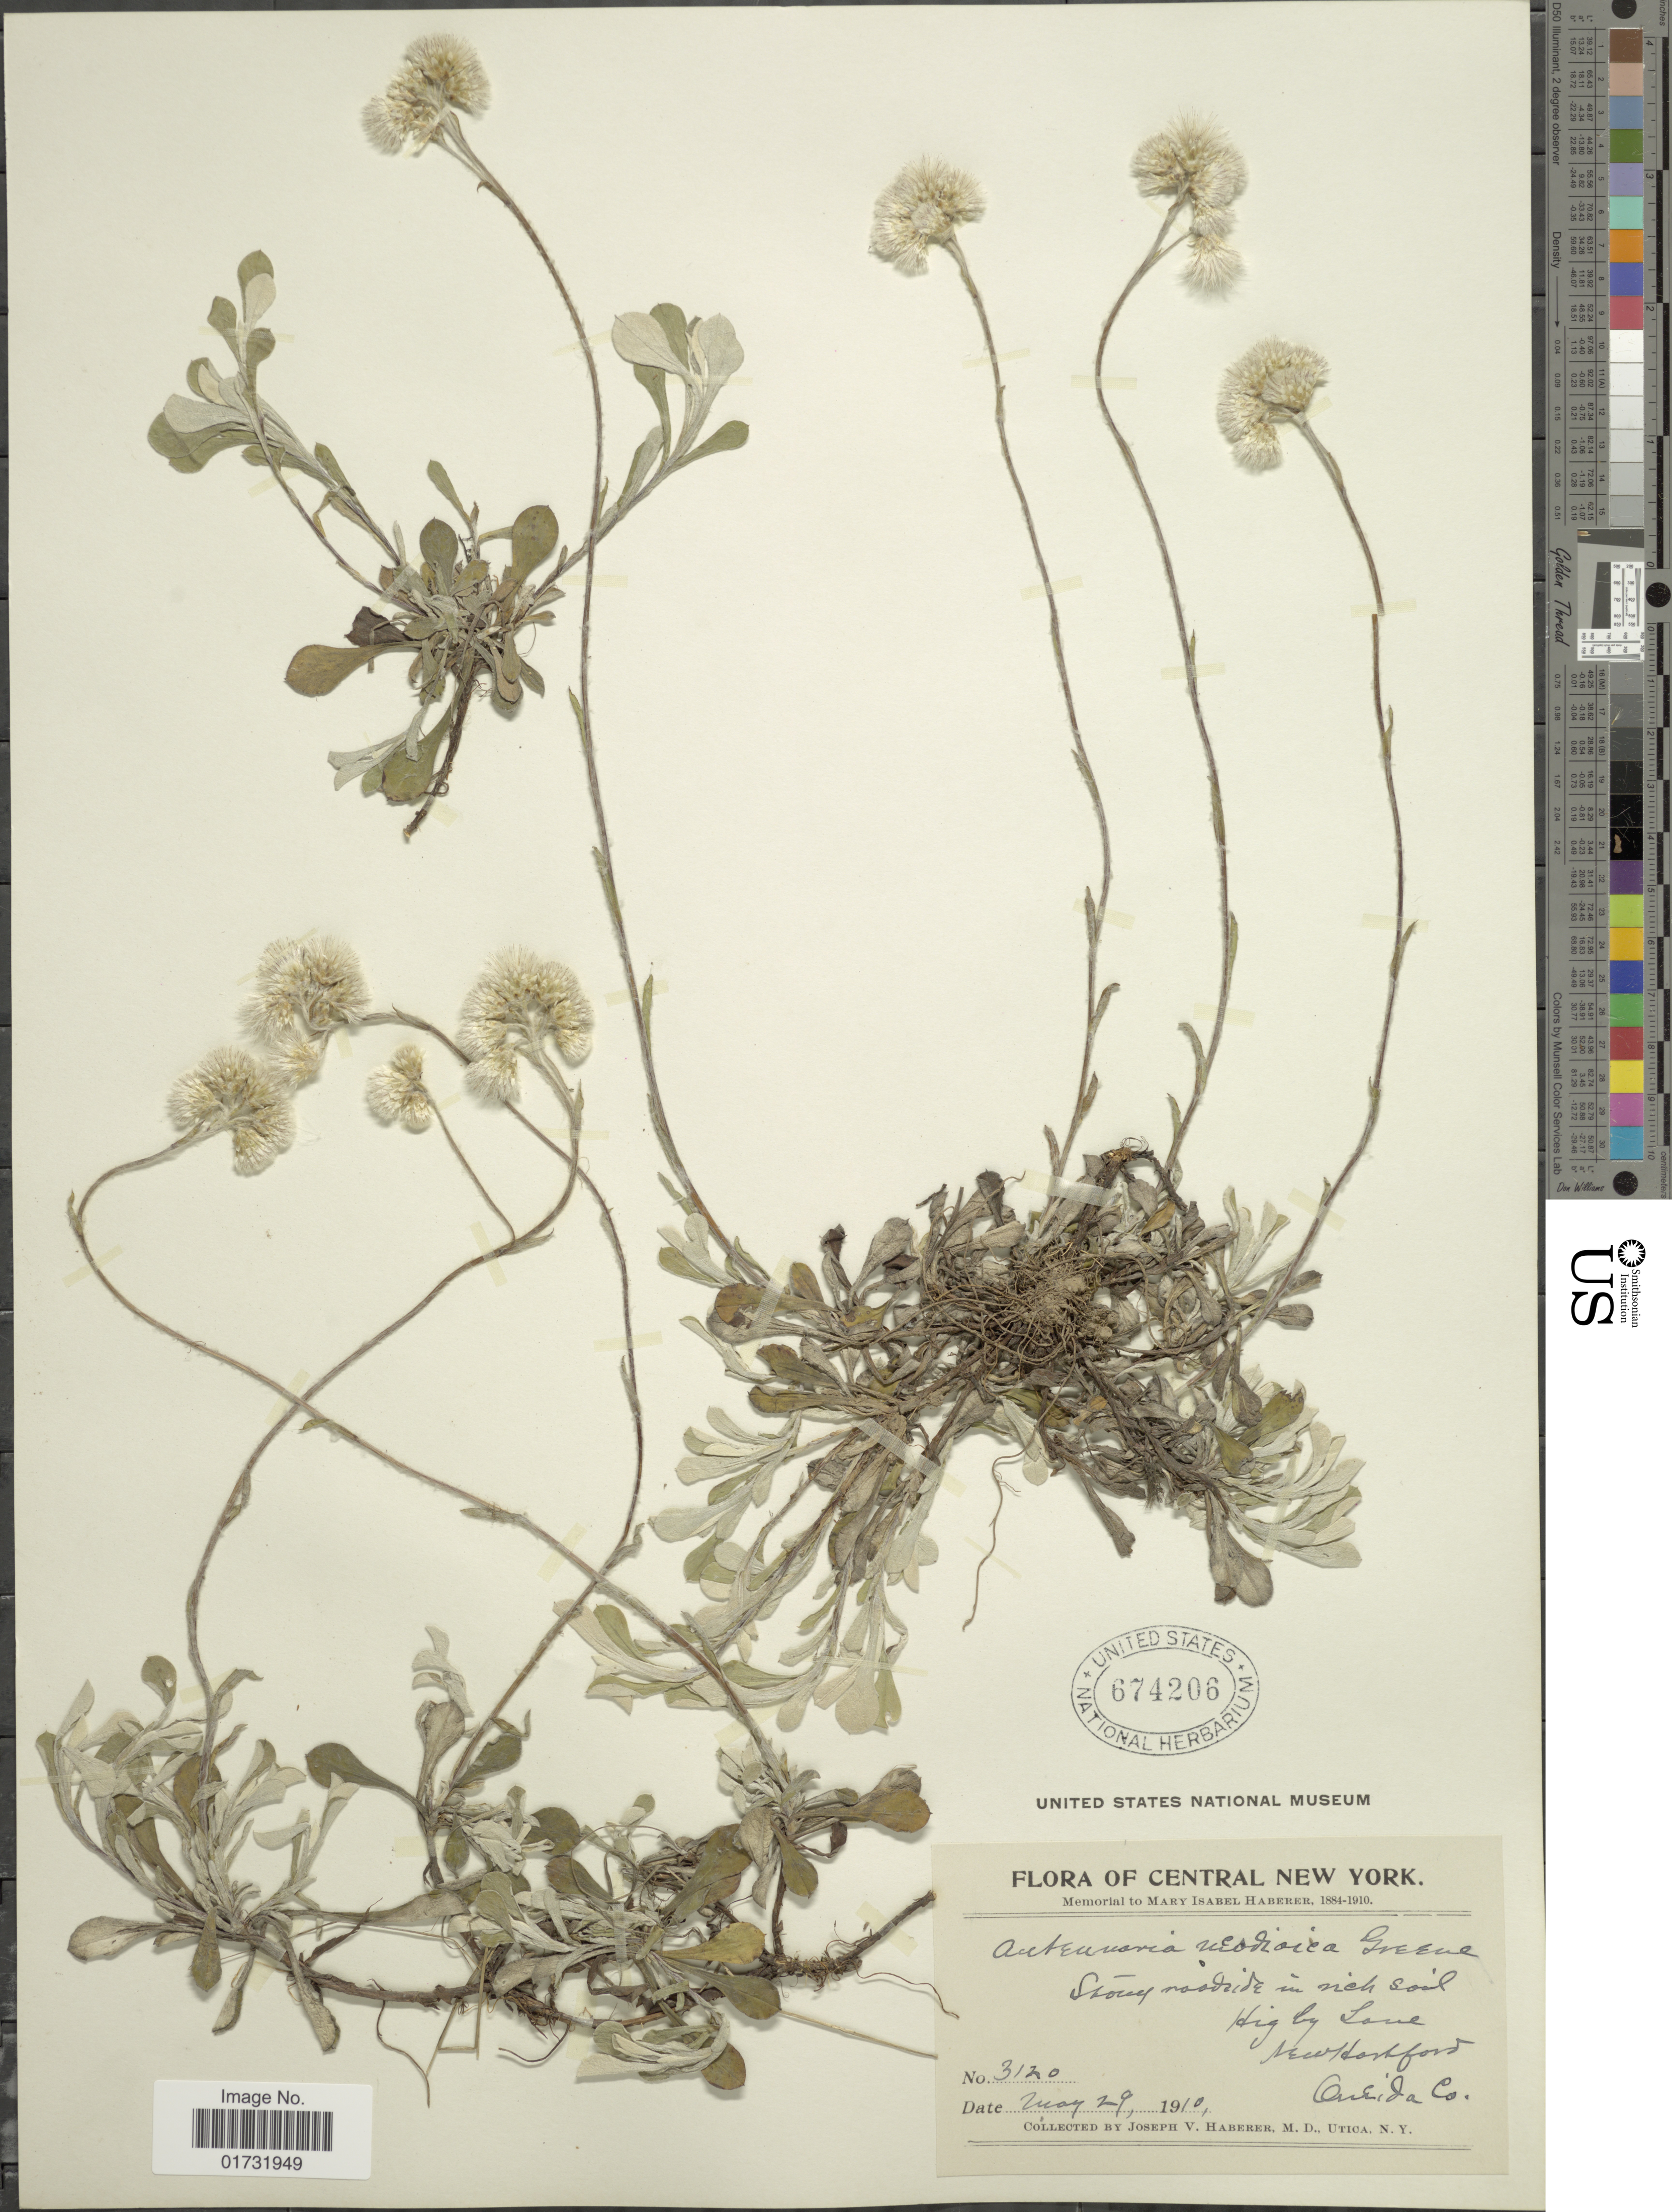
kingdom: Plantae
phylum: Tracheophyta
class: Magnoliopsida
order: Asterales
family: Asteraceae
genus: Antennaria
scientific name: Antennaria neodioica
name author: Greene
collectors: J. V. Haberer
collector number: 3120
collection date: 1910-05-29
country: United States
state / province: New York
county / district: Oneida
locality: Central New York. Hig by Loue, New Hartford. Oneida Co.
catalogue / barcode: US 674206